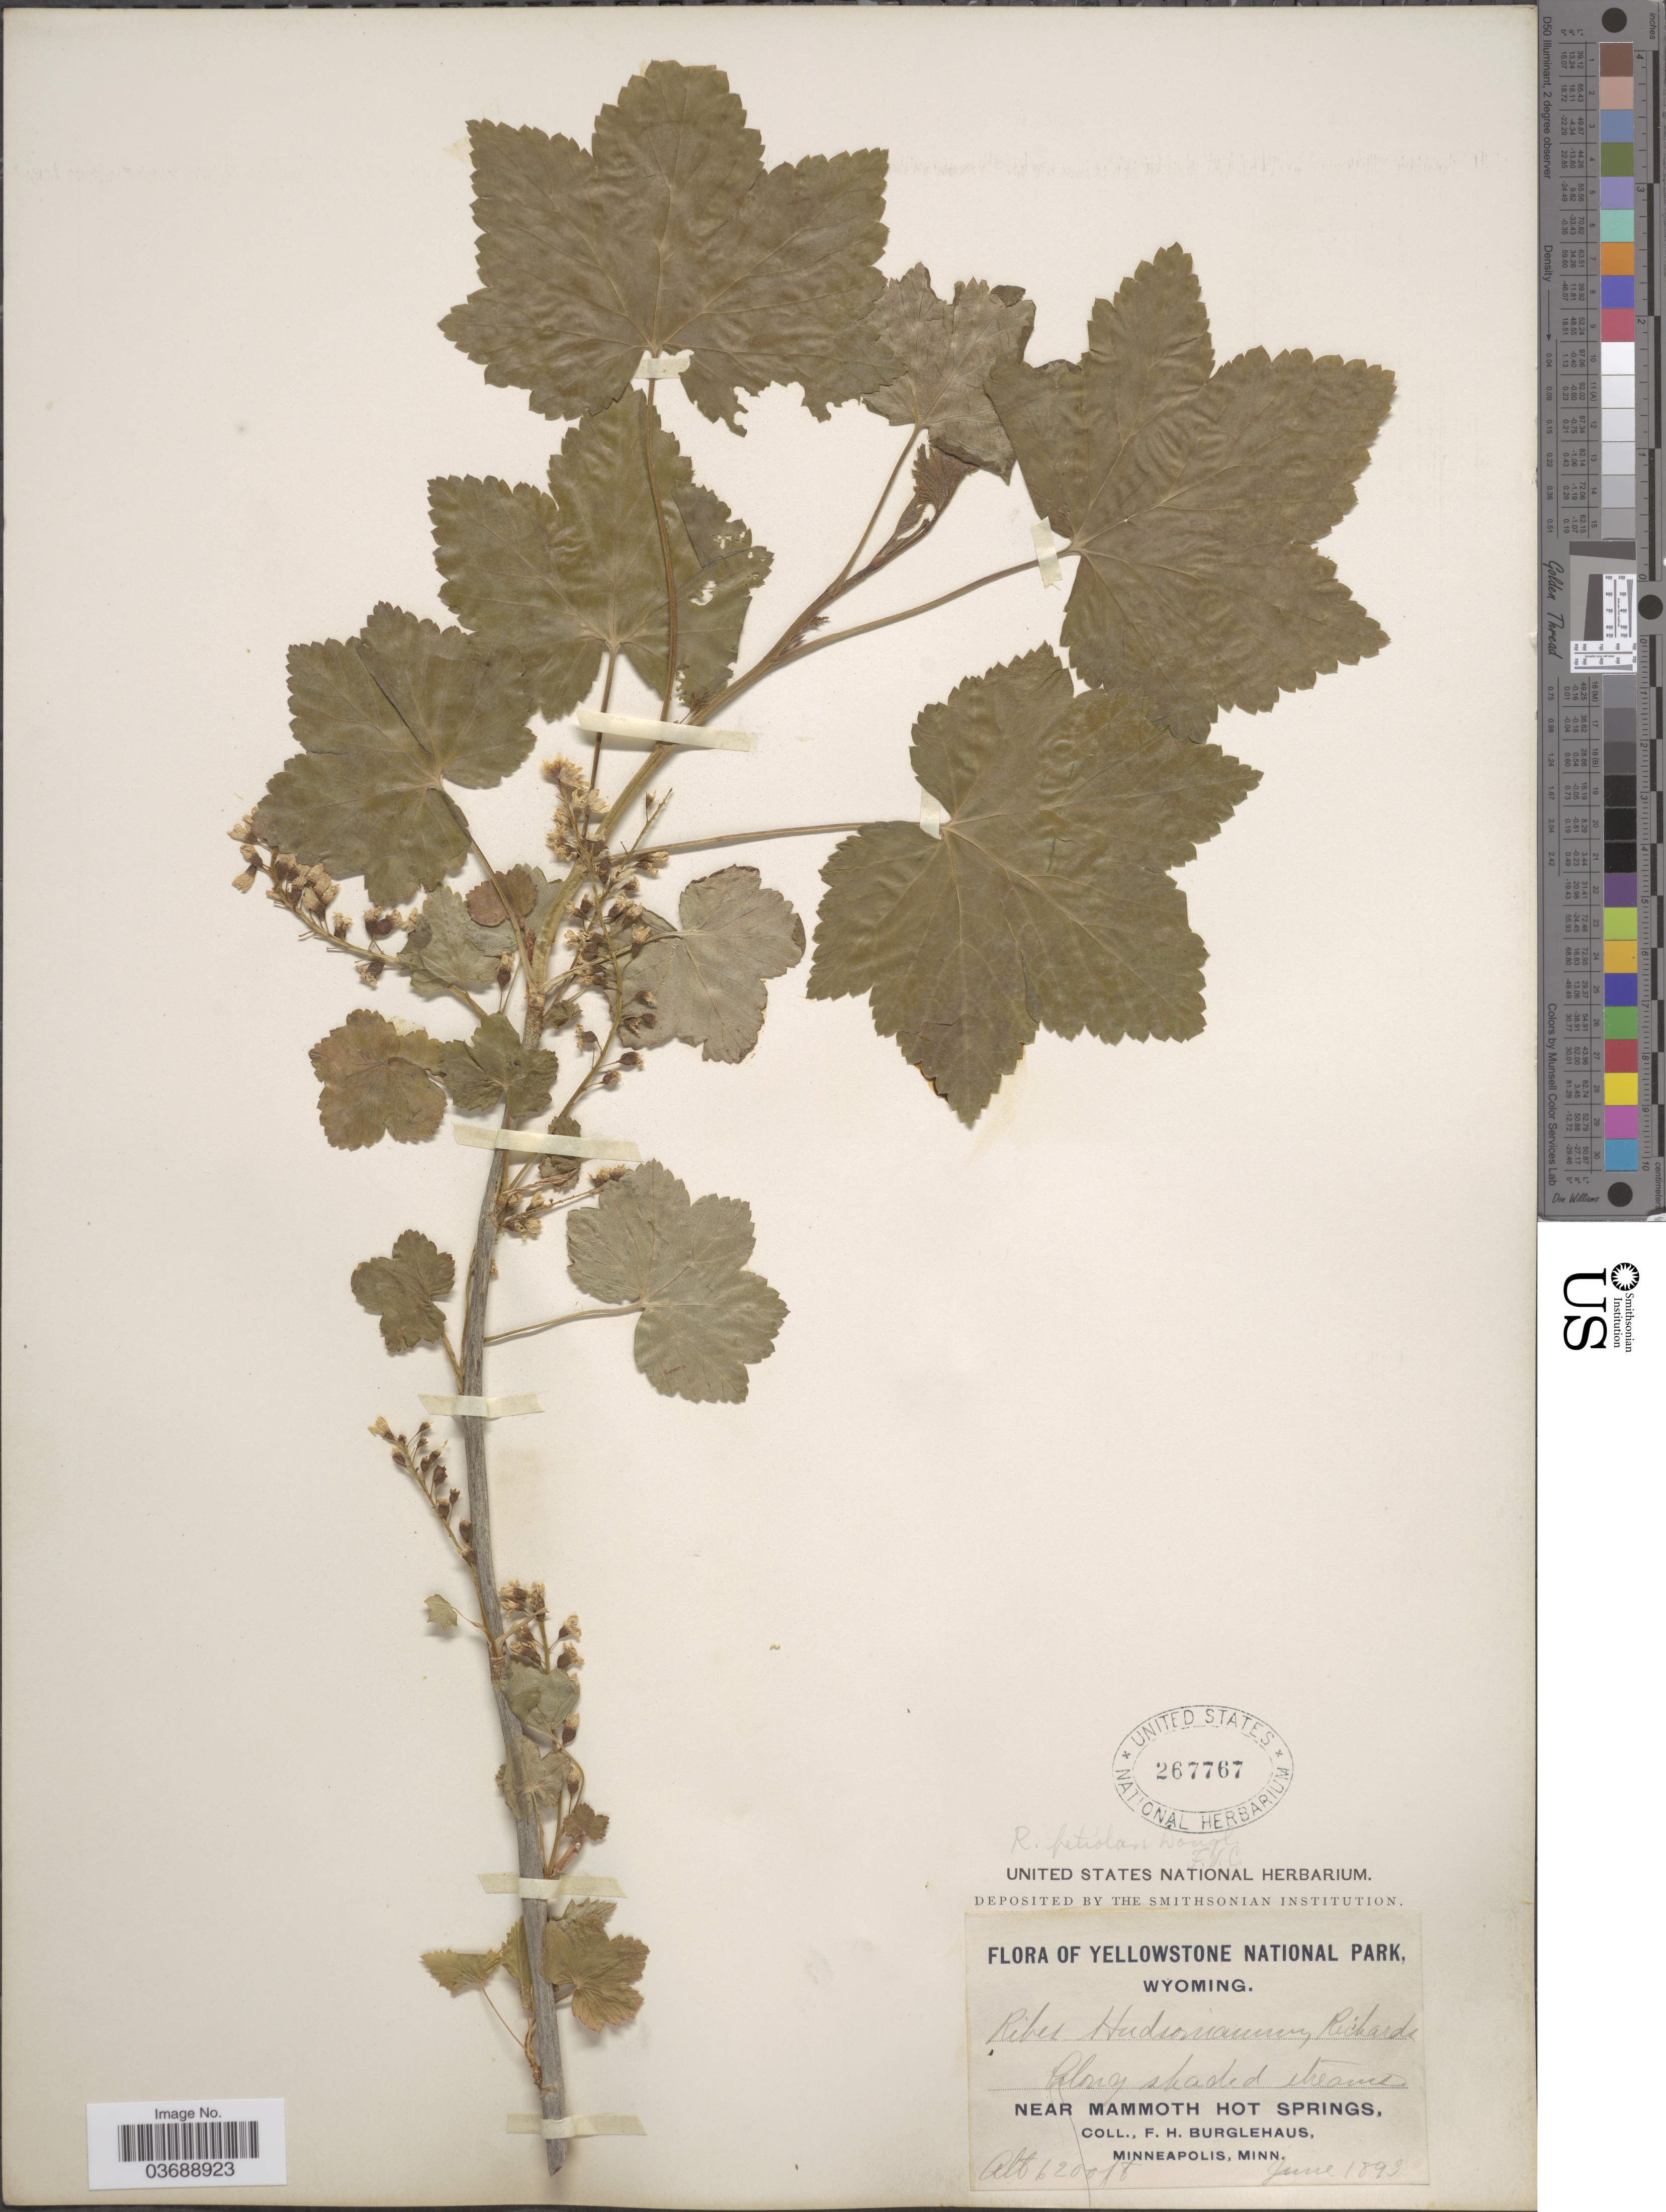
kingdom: Plantae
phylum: Tracheophyta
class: Magnoliopsida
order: Saxifragales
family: Grossulariaceae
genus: Ribes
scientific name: Ribes petiolare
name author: Douglas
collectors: F. Burglehaus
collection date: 1893-06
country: United States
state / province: Wyoming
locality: Yellowstone National Park. Along shaded streams near Mammoth Hot Springs.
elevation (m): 1890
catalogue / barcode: US 267767